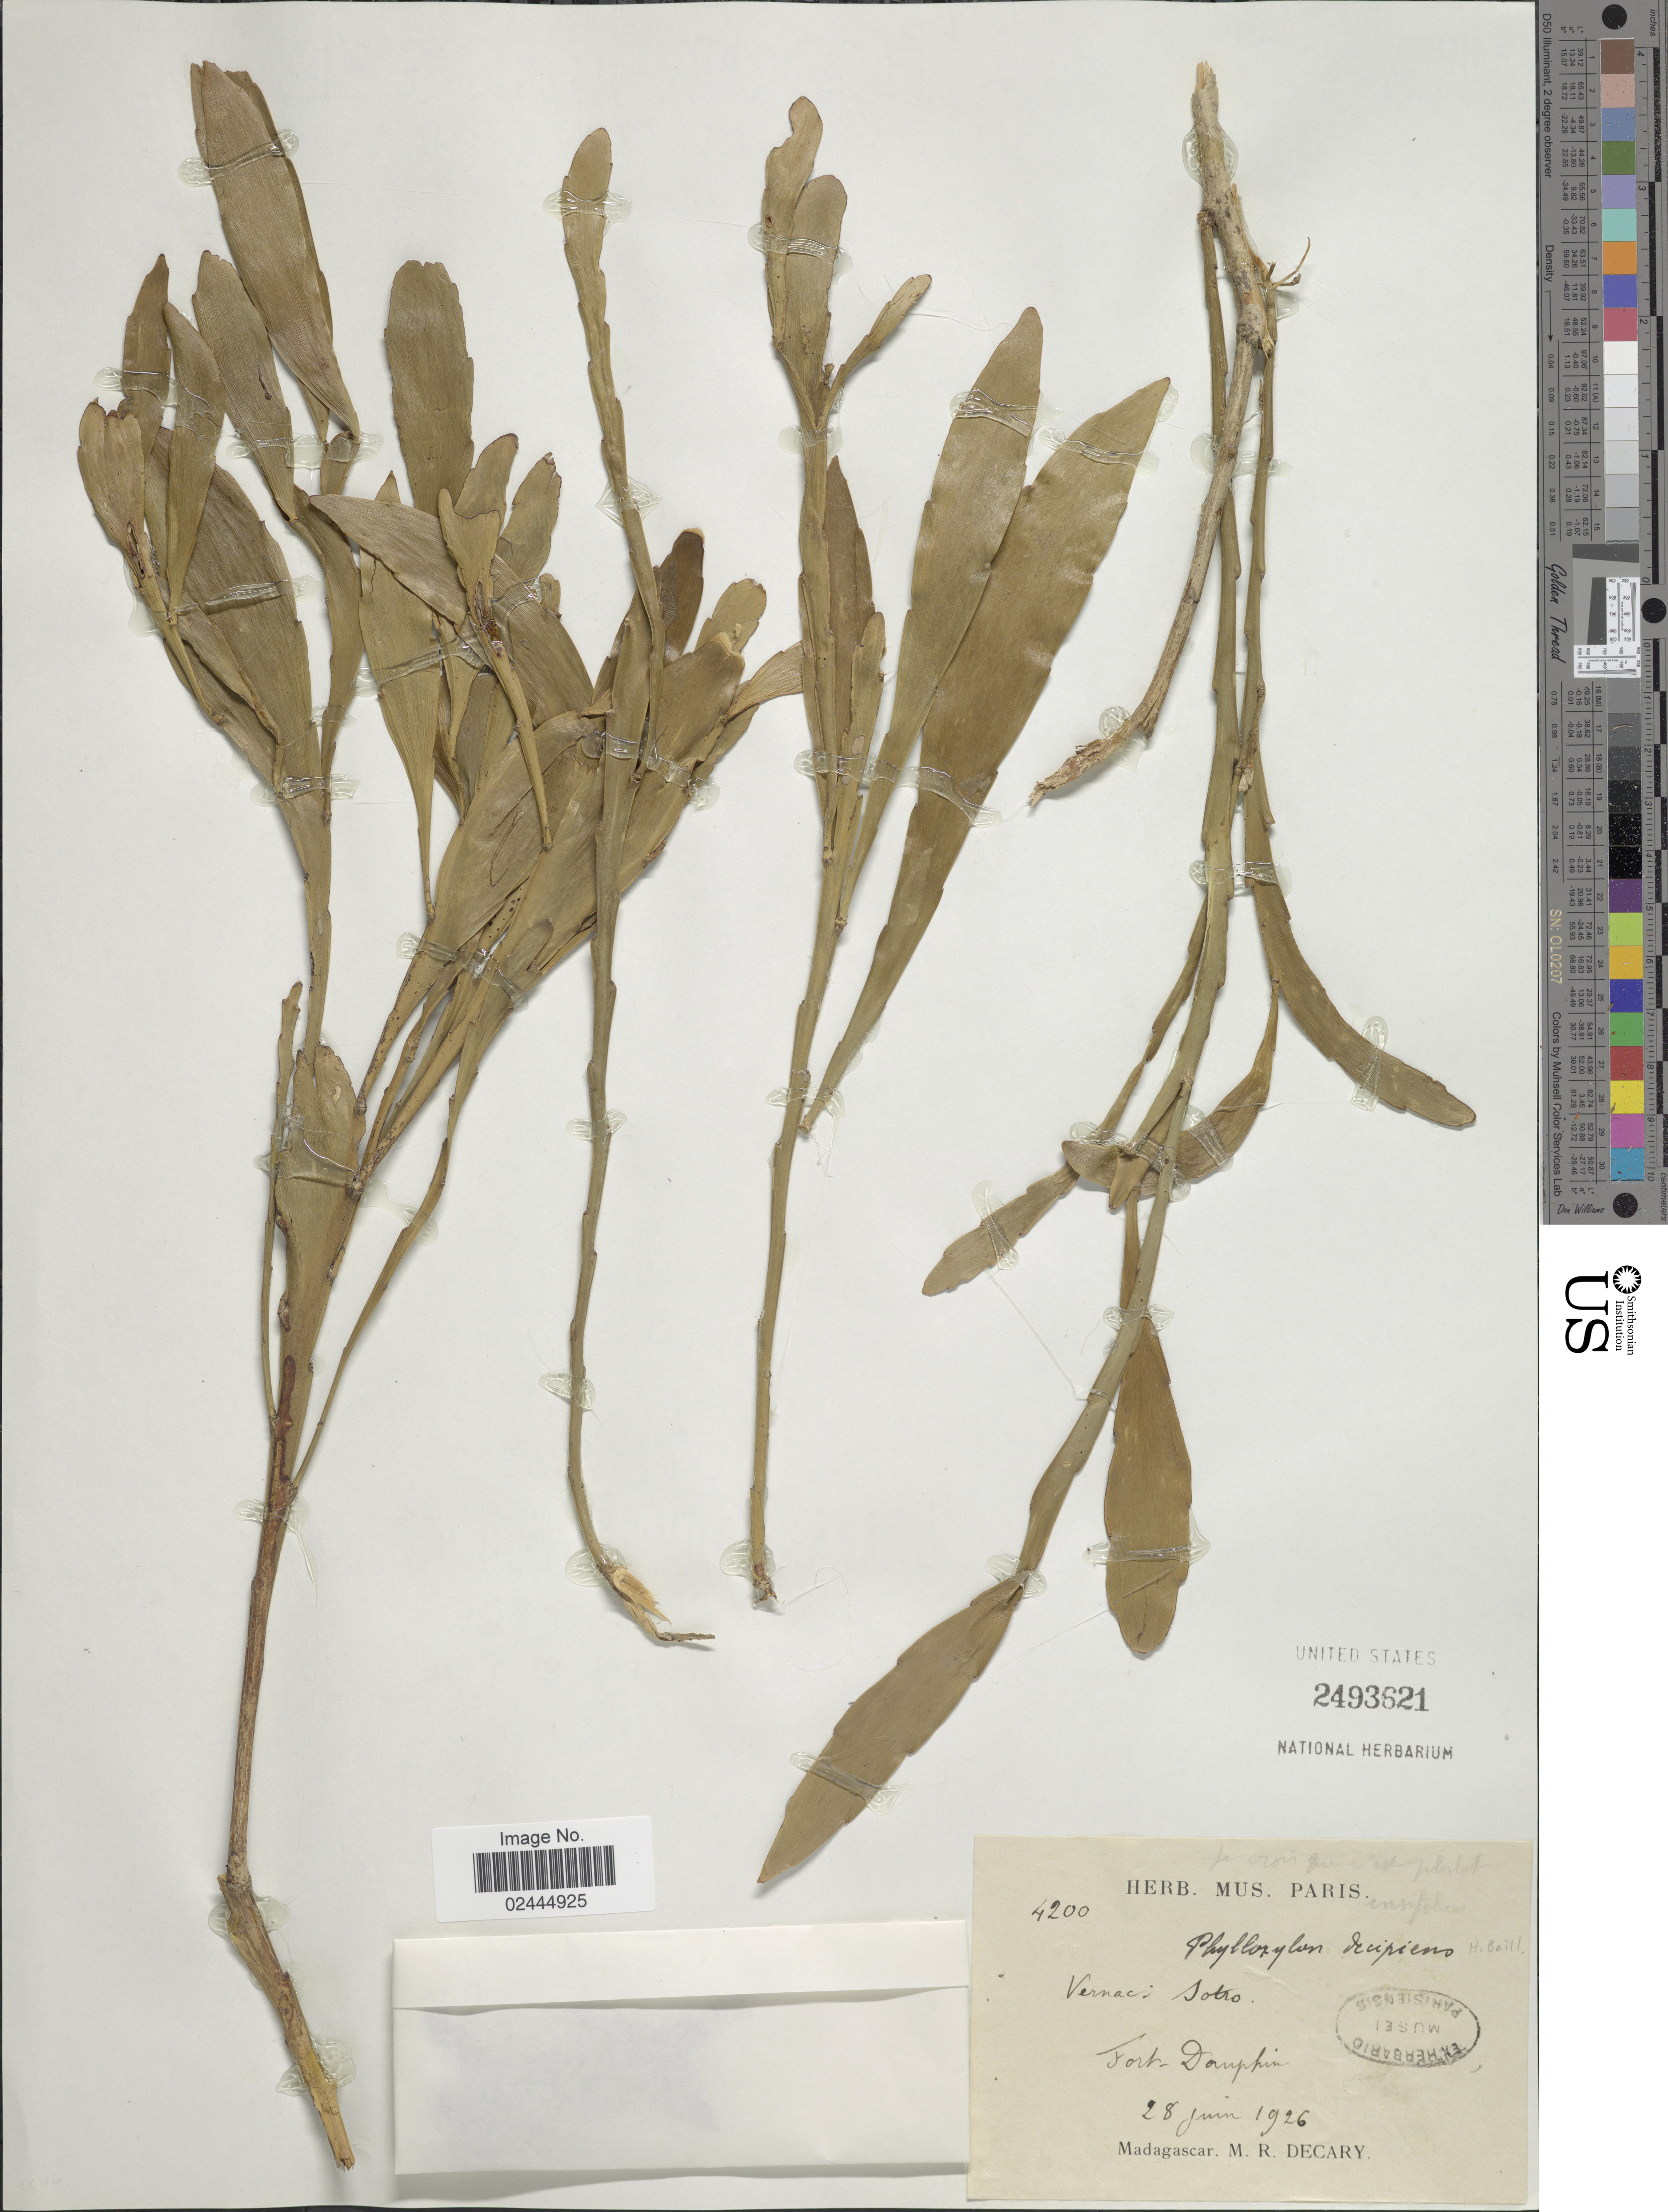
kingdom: Plantae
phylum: Tracheophyta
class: Magnoliopsida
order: Fabales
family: Fabaceae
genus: Phylloxylon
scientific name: Phylloxylon xylophylloides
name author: (Baker) DuPuy et al.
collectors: R. Decary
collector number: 4200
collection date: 1926-06-28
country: Madagascar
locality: Fort Dauphin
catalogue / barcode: US 2493621